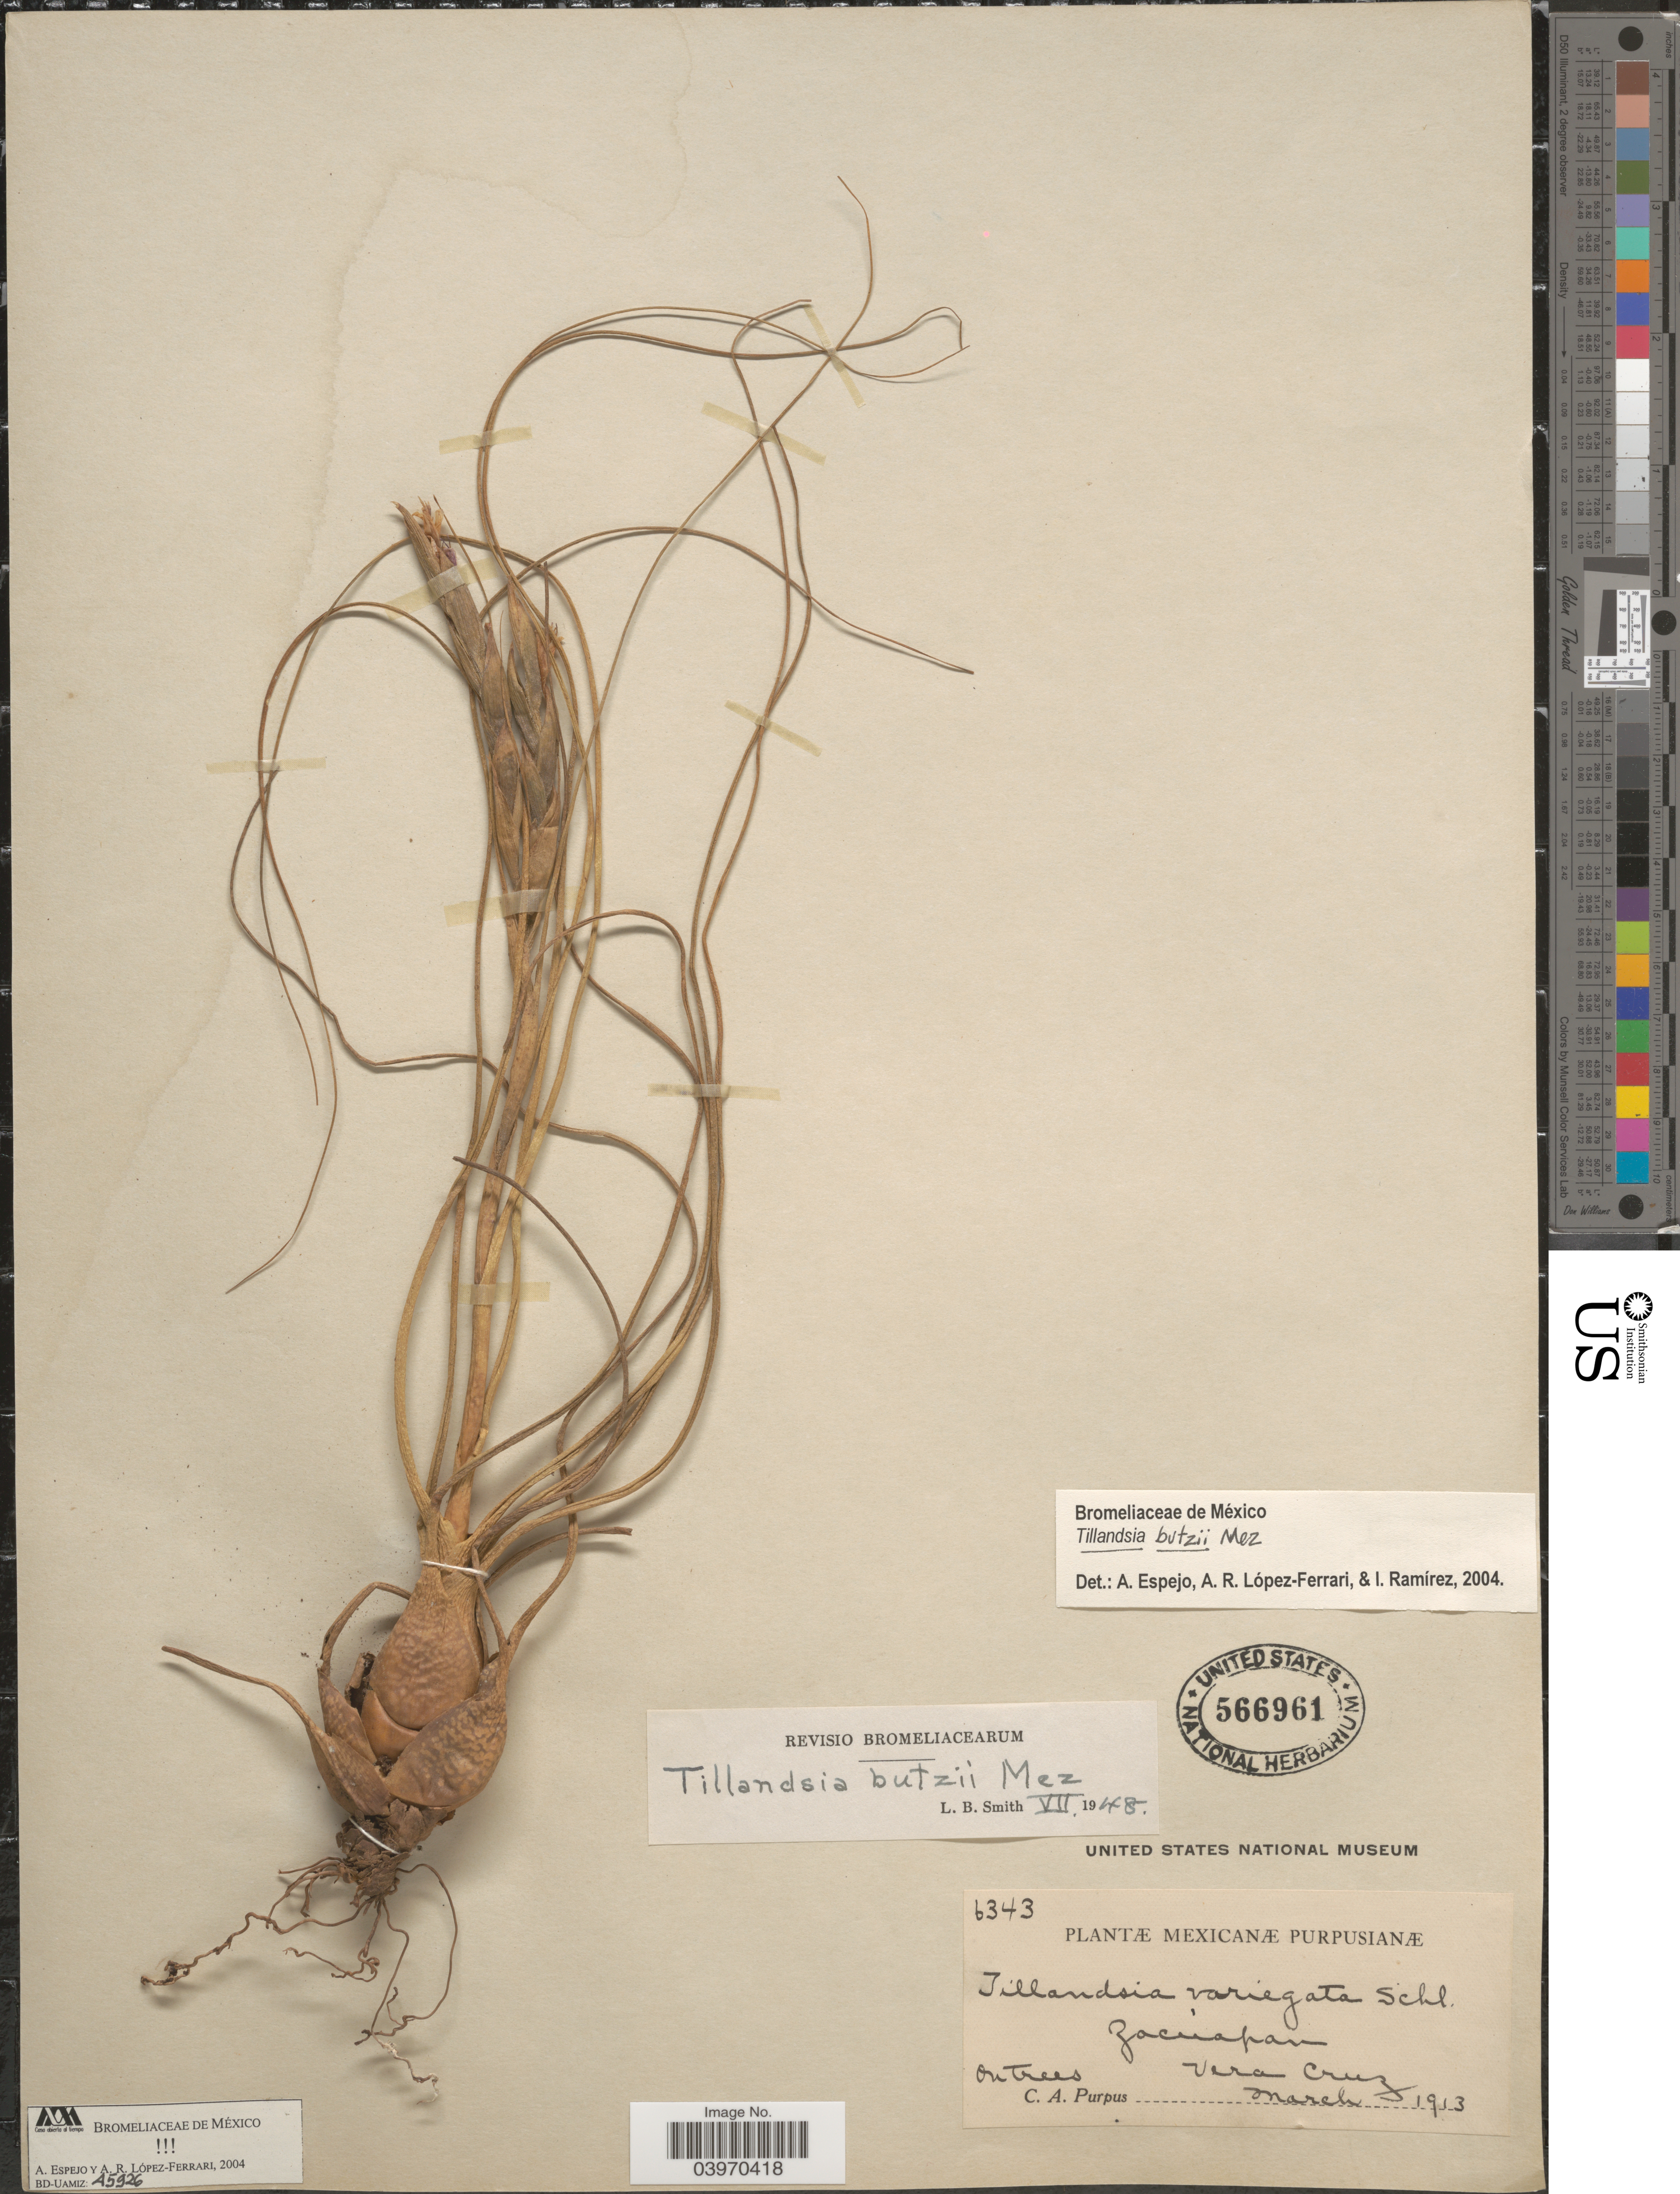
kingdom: Plantae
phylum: Tracheophyta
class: Liliopsida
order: Poales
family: Bromeliaceae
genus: Tillandsia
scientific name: Tillandsia butzii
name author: Mez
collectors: C. A. Purpus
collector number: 6343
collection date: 1913-03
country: Mexico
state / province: Veracruz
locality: Zacuapan. Vera Cruz.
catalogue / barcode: US 566961